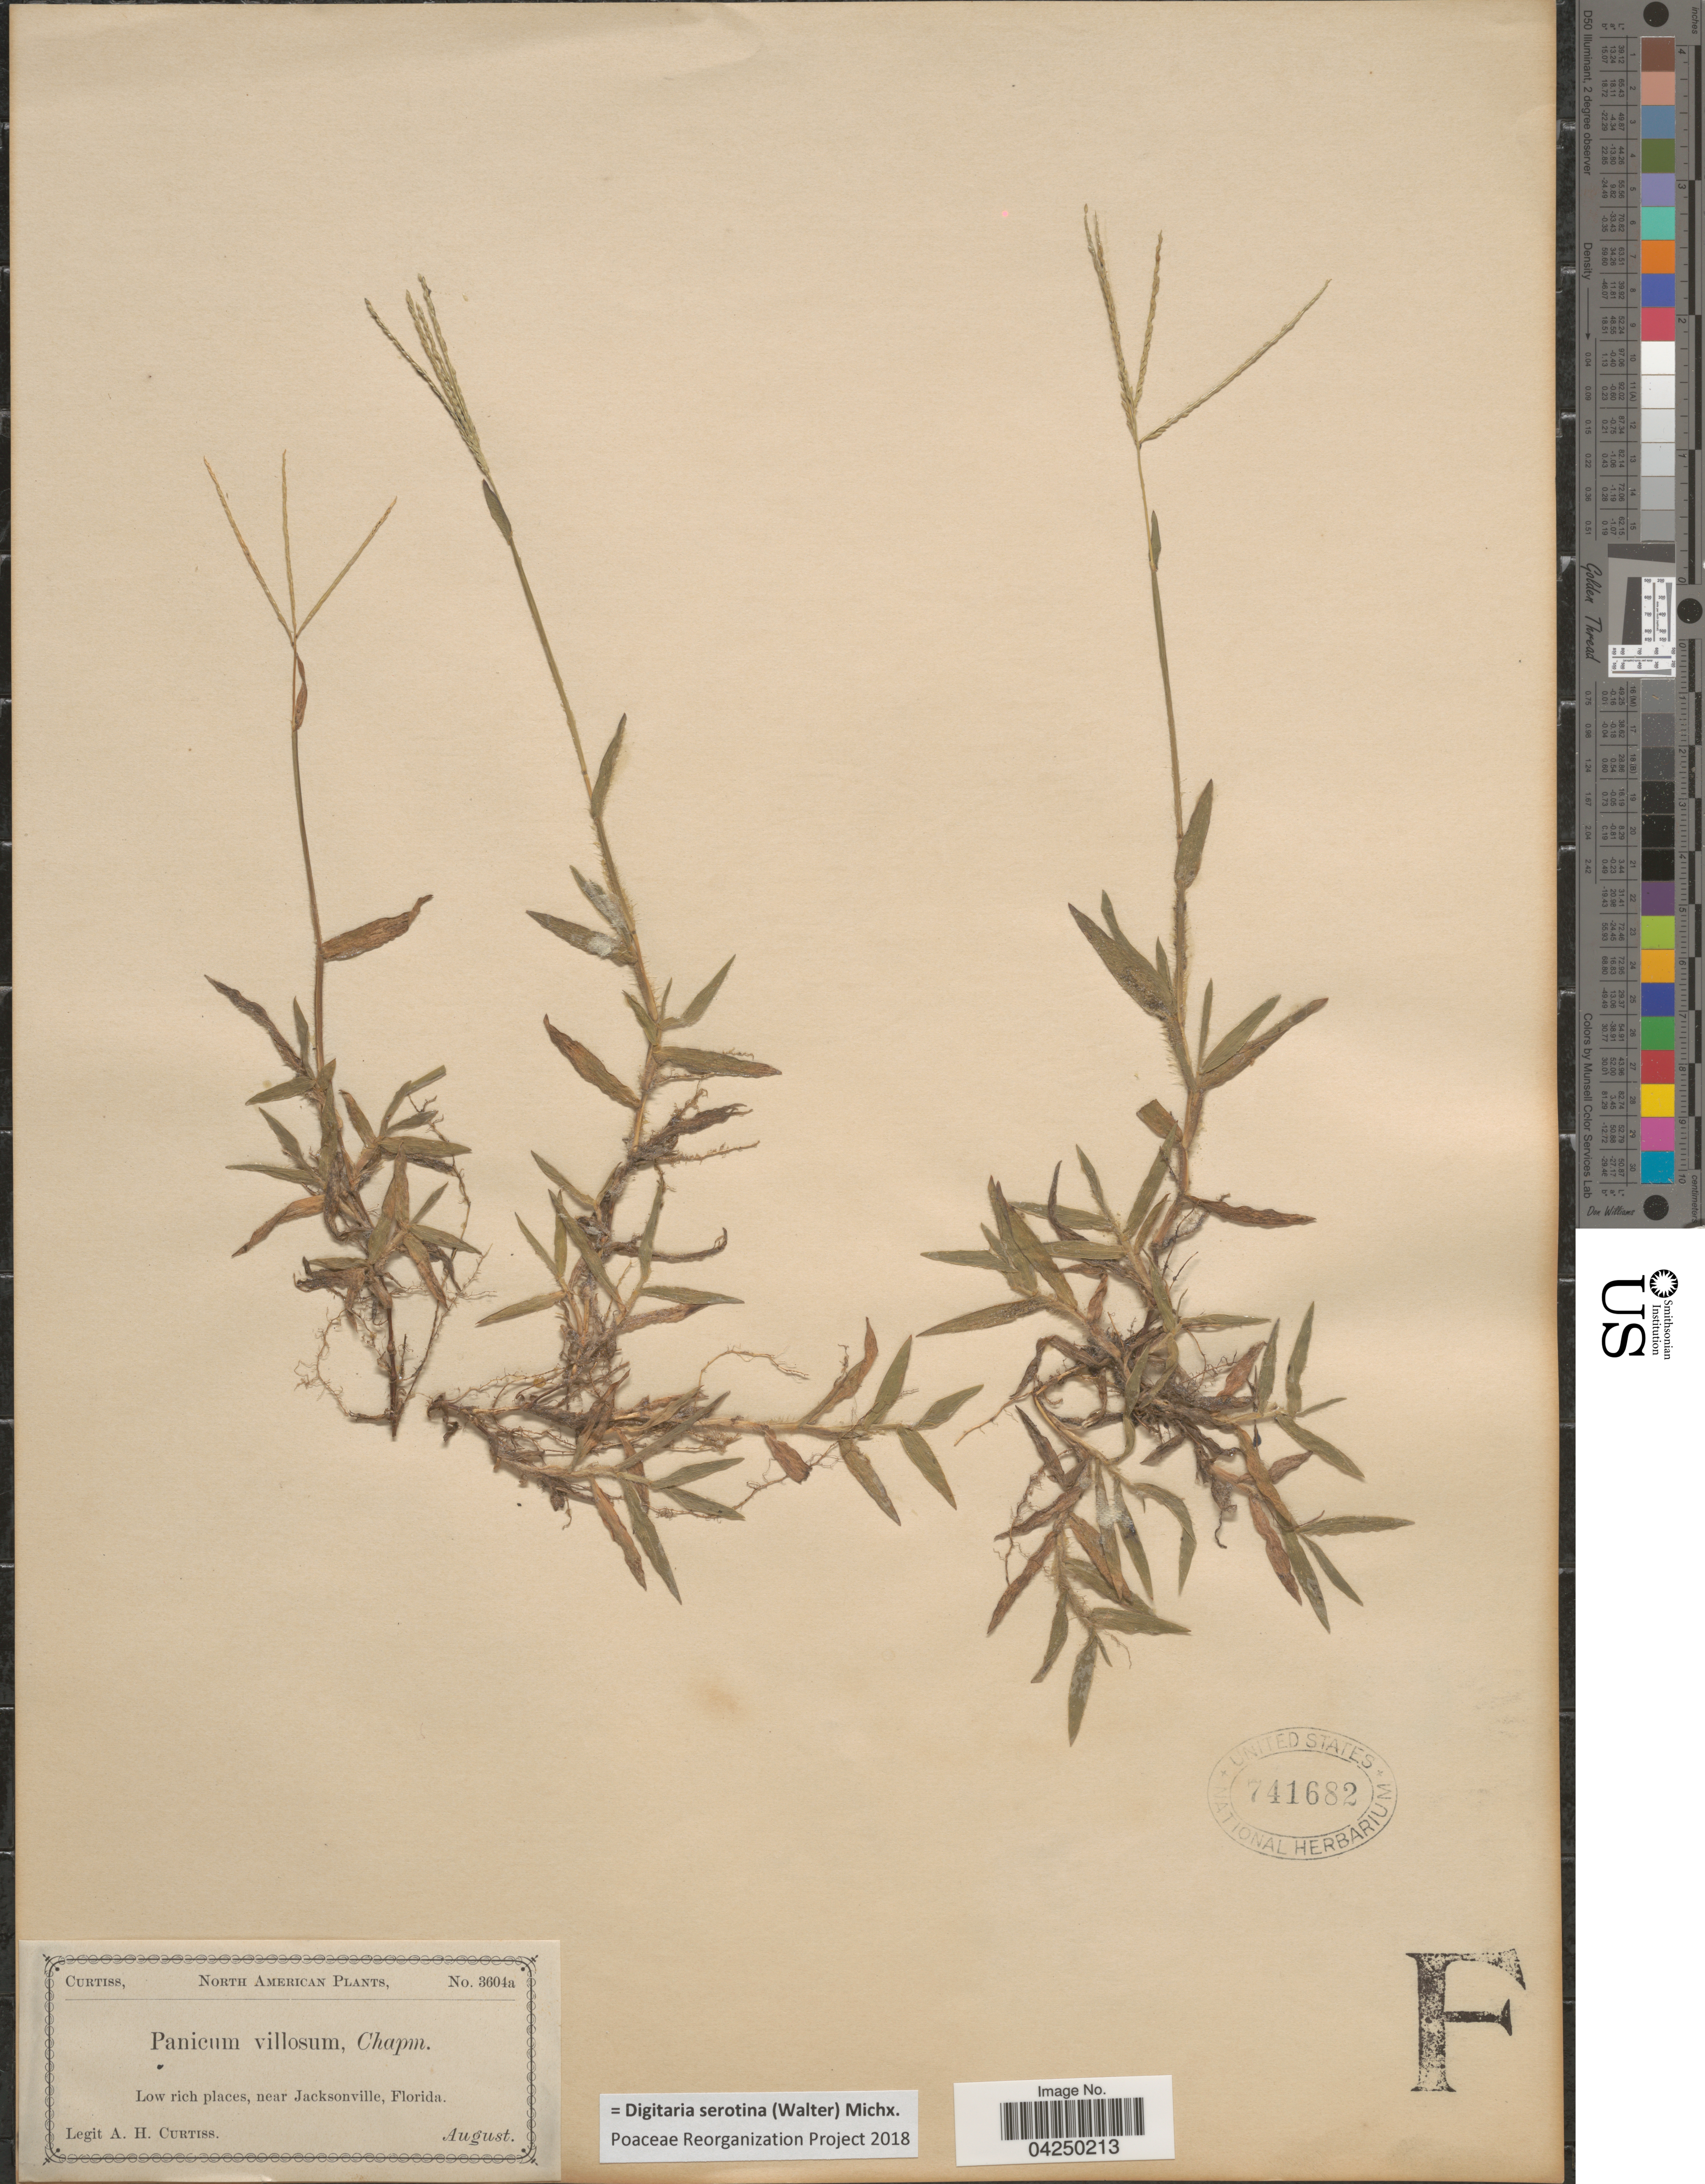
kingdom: Plantae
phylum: Tracheophyta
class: Liliopsida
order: Poales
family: Poaceae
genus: Digitaria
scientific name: Digitaria serotina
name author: (Walter) Michx.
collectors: A. H. Curtiss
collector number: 3604a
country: United States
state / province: Florida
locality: Low rich places, near Jacksonville.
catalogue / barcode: US 741682